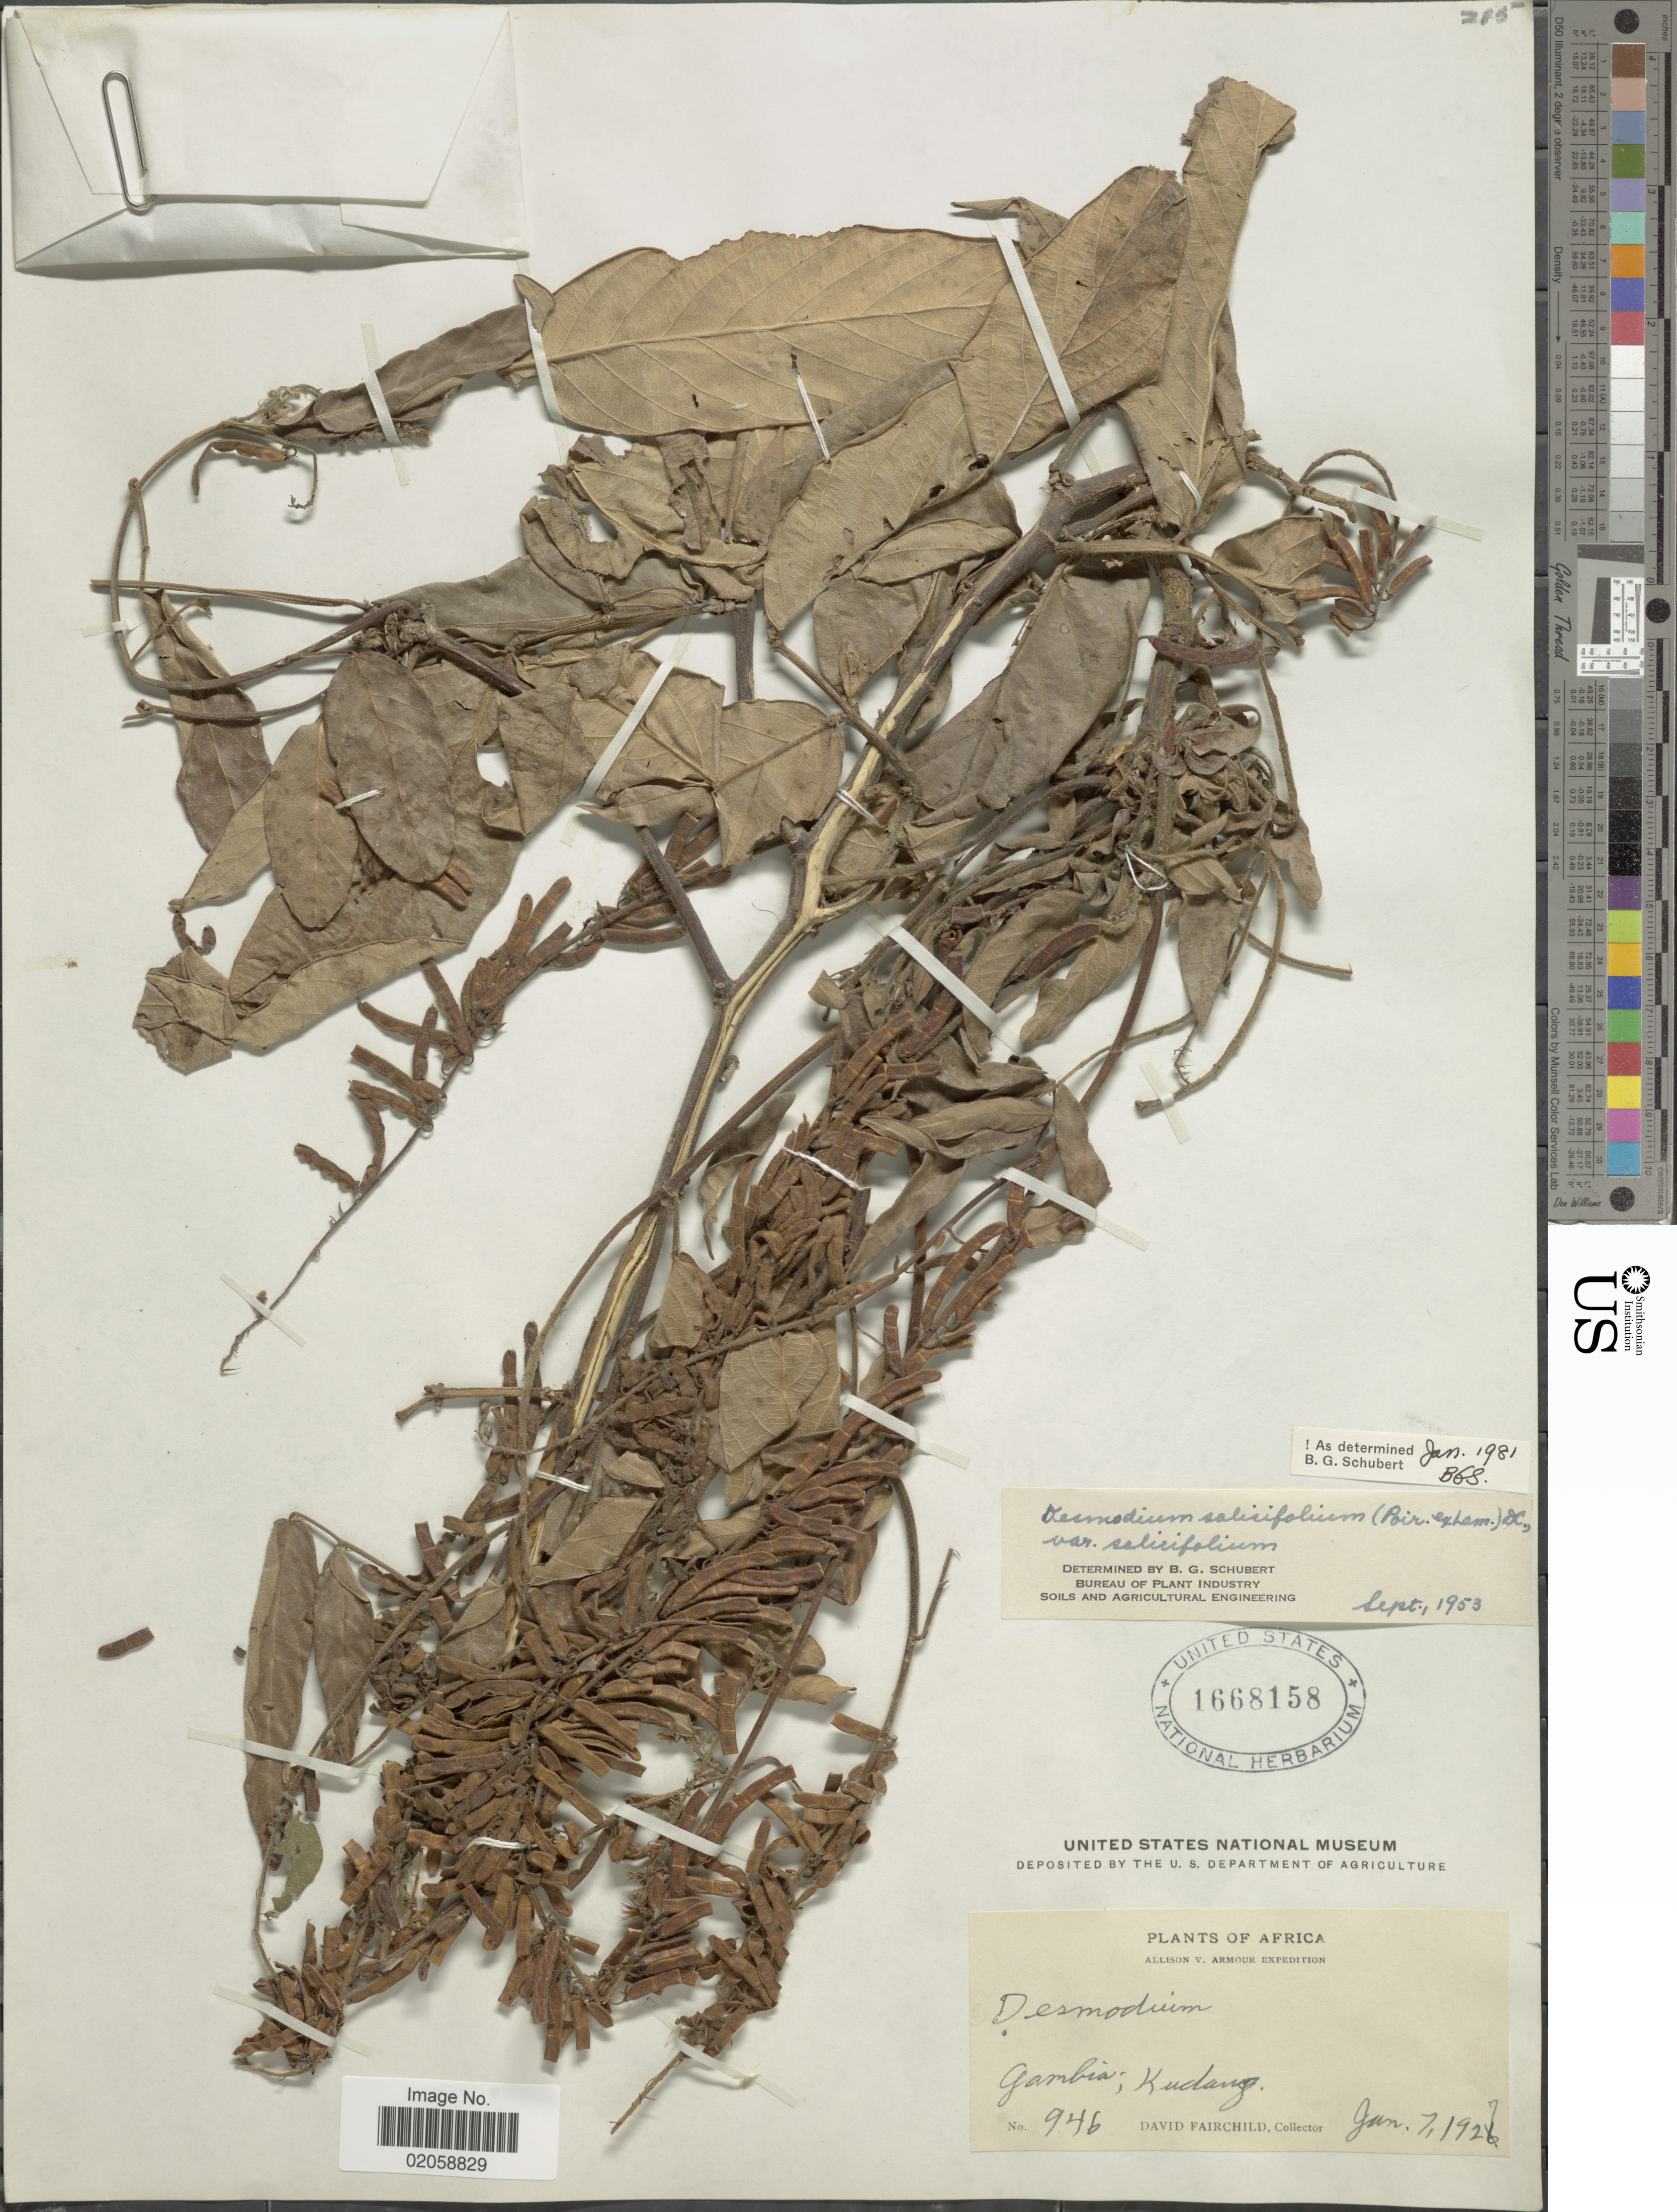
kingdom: Plantae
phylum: Tracheophyta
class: Magnoliopsida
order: Fabales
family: Fabaceae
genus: Pleurolobus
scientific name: Pleurolobus salicifolius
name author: (Poir.) H. Ohashi & K. Ohashi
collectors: D. Fairchild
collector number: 946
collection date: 1927-01-07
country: Gambia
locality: Kudang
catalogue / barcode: US 1668158